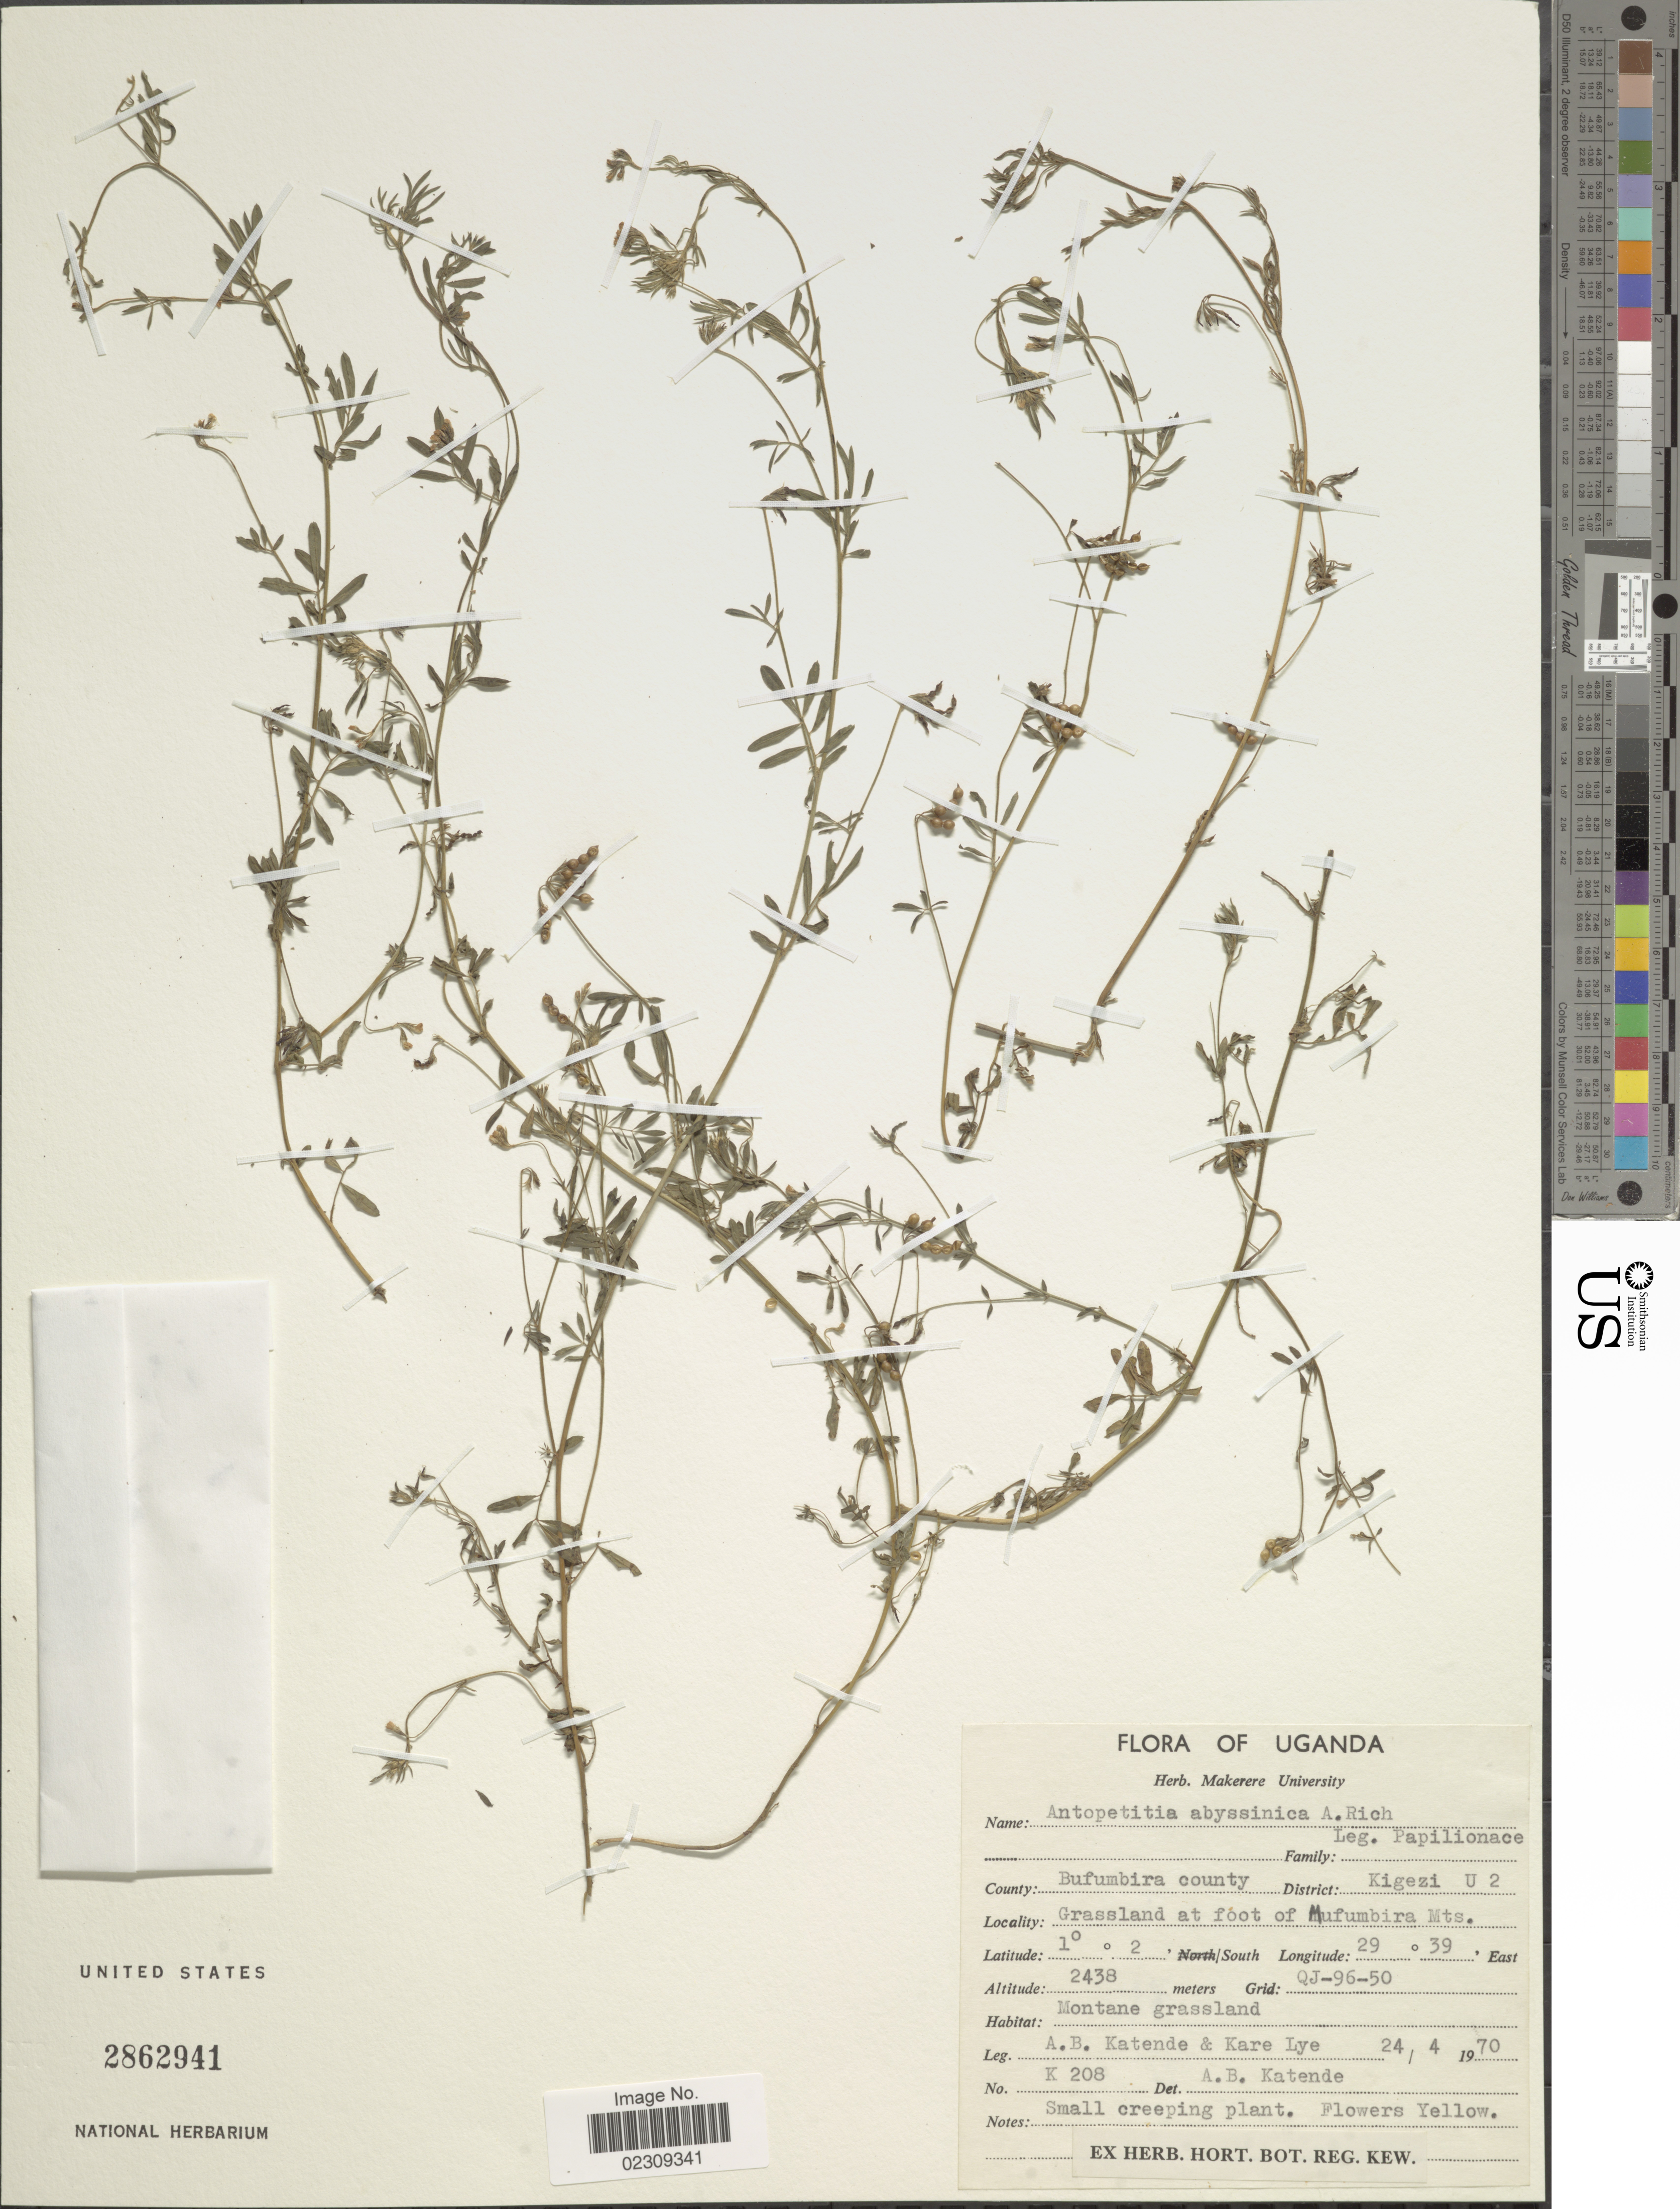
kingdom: Plantae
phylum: Tracheophyta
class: Magnoliopsida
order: Fabales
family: Fabaceae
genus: Antopetitia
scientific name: Antopetitia abyssinica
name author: A. Rich.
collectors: A. Katende & K. A. Lye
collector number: K208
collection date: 1970-04-24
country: Uganda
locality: County Bufumbira County, District Kigezi U2, foot of Mufumbira Mts.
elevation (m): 2438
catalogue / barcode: US 2862941